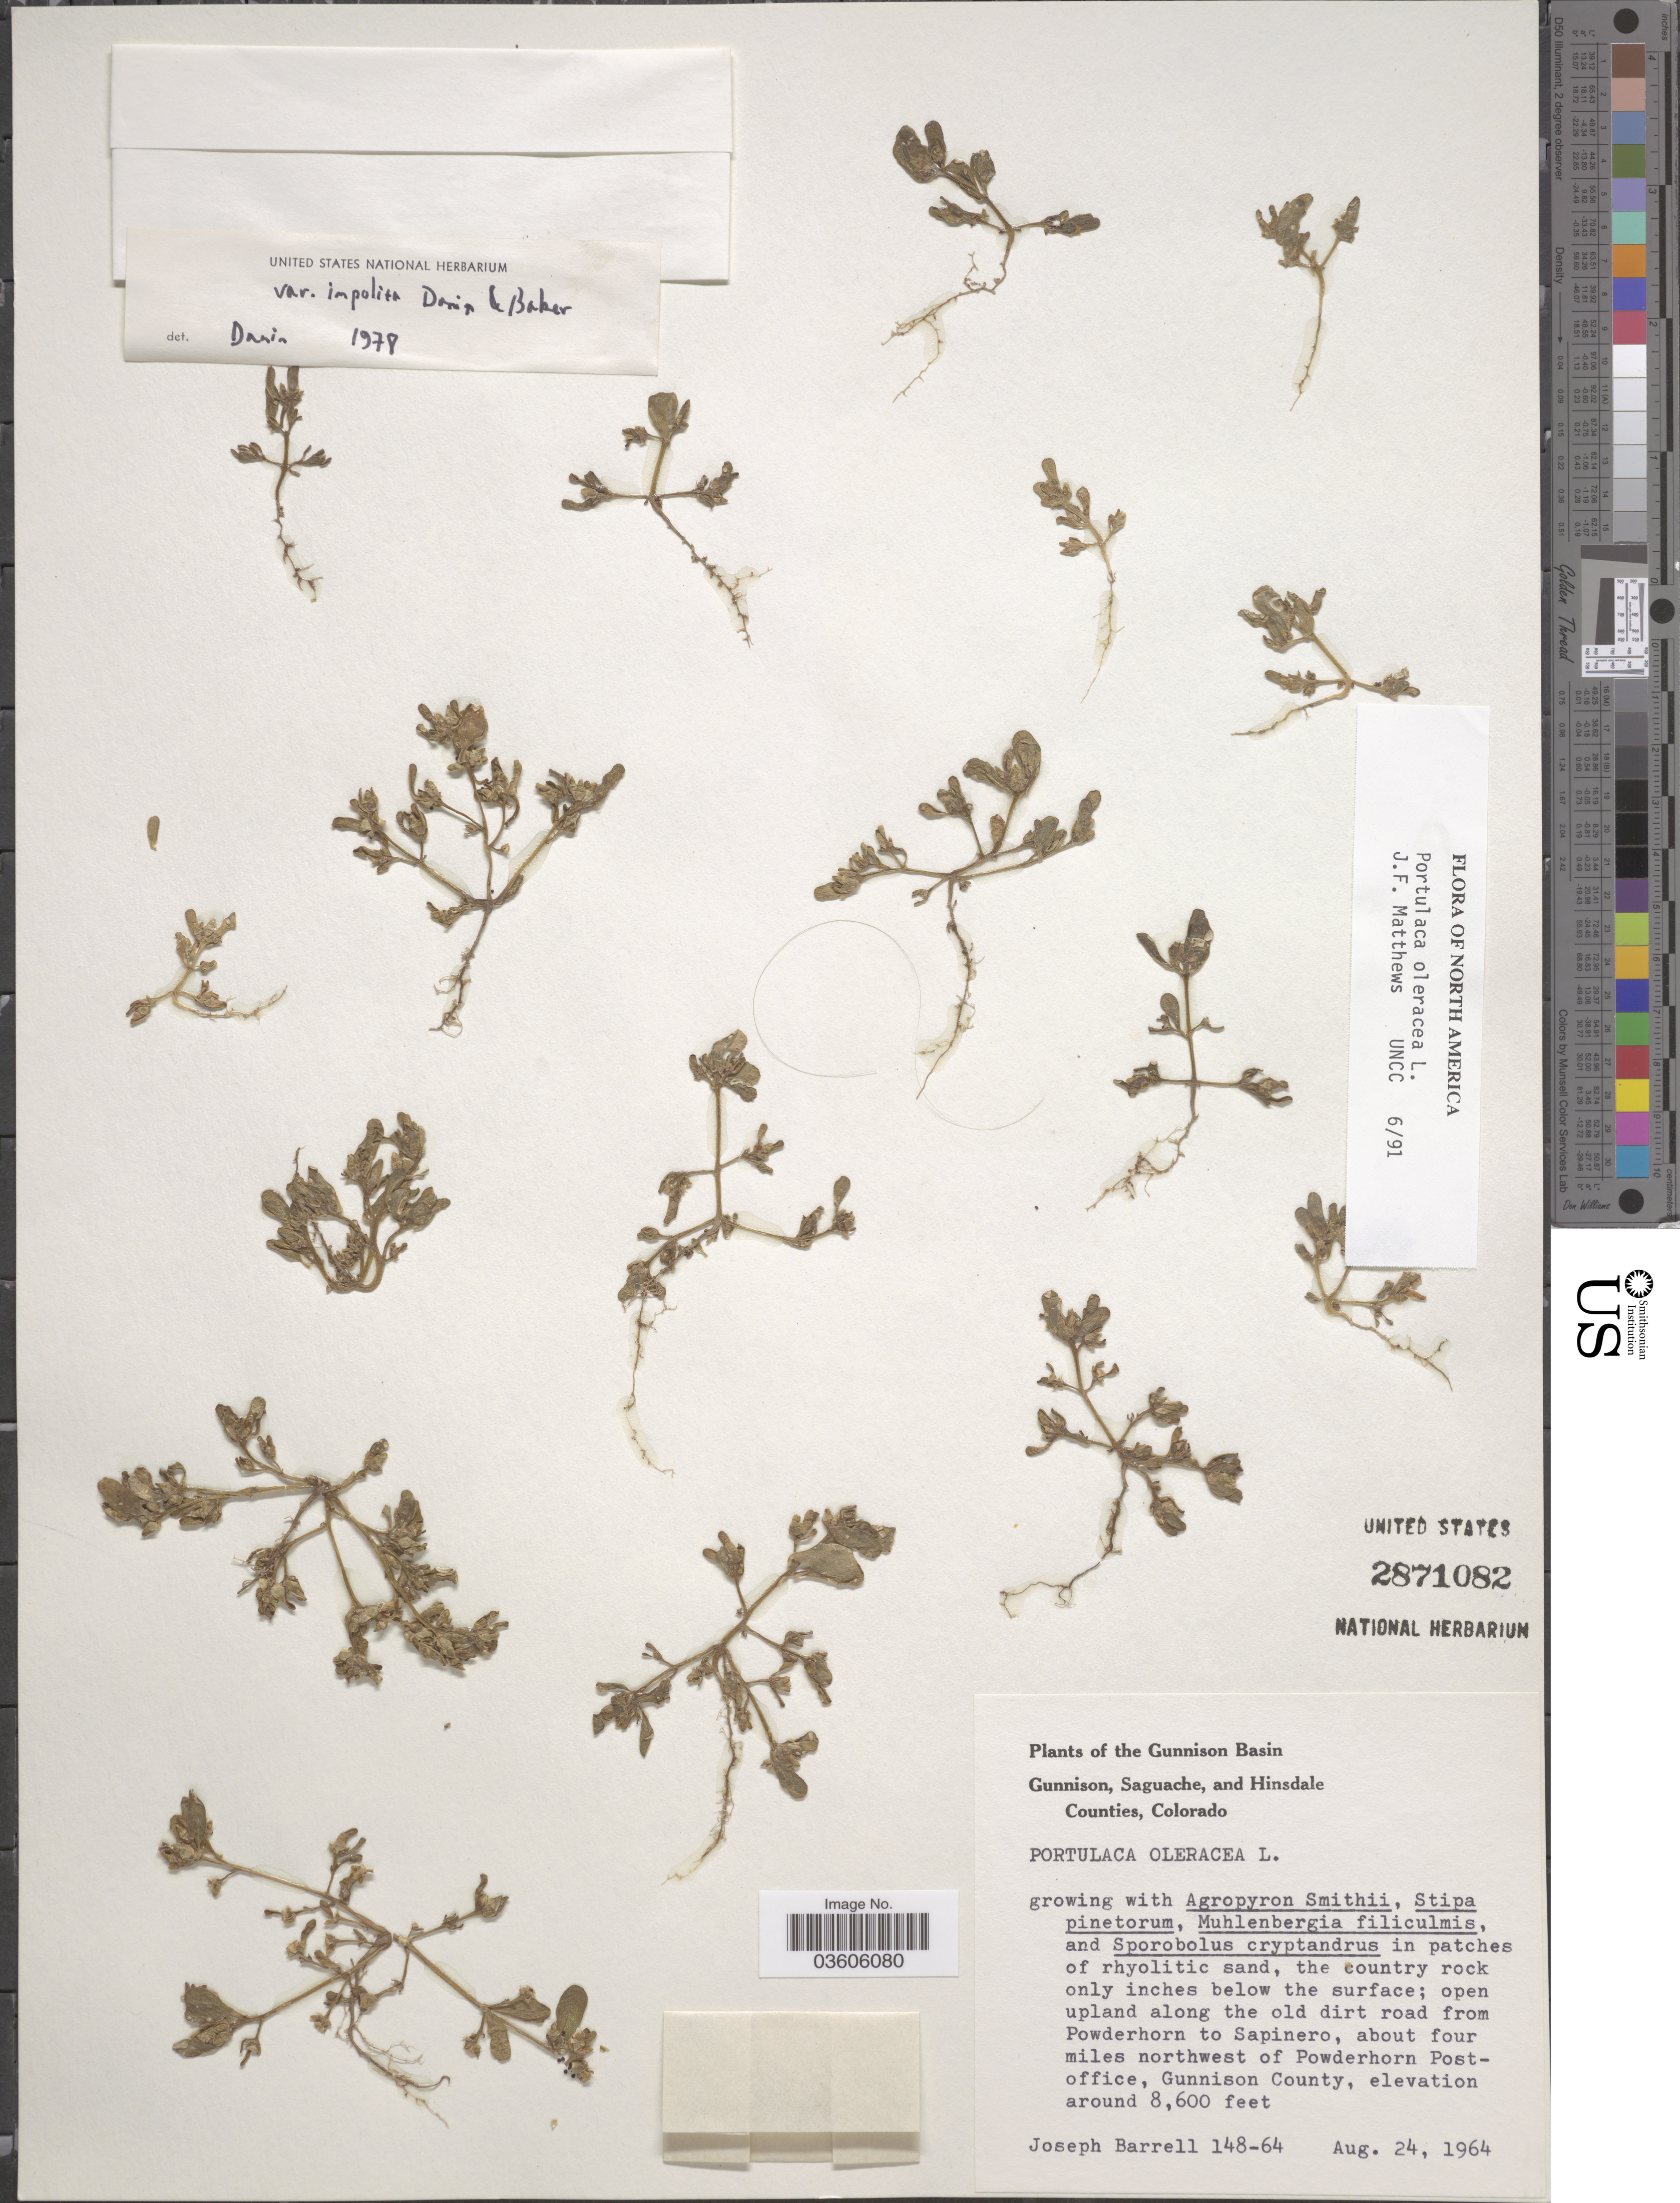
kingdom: Plantae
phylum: Tracheophyta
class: Magnoliopsida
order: Caryophyllales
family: Portulacaceae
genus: Portulaca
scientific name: Portulaca oleracea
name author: L.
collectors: J. Barrell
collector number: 148-64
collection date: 1964-08-24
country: United States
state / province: Colorado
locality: The Gunnison Basin. Open upland along the old dirt road from Powderhorn to Sapinero, about four miles northwest of Powderhorn Post-office, Gunnison County.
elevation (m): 2621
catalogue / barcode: US 2871082